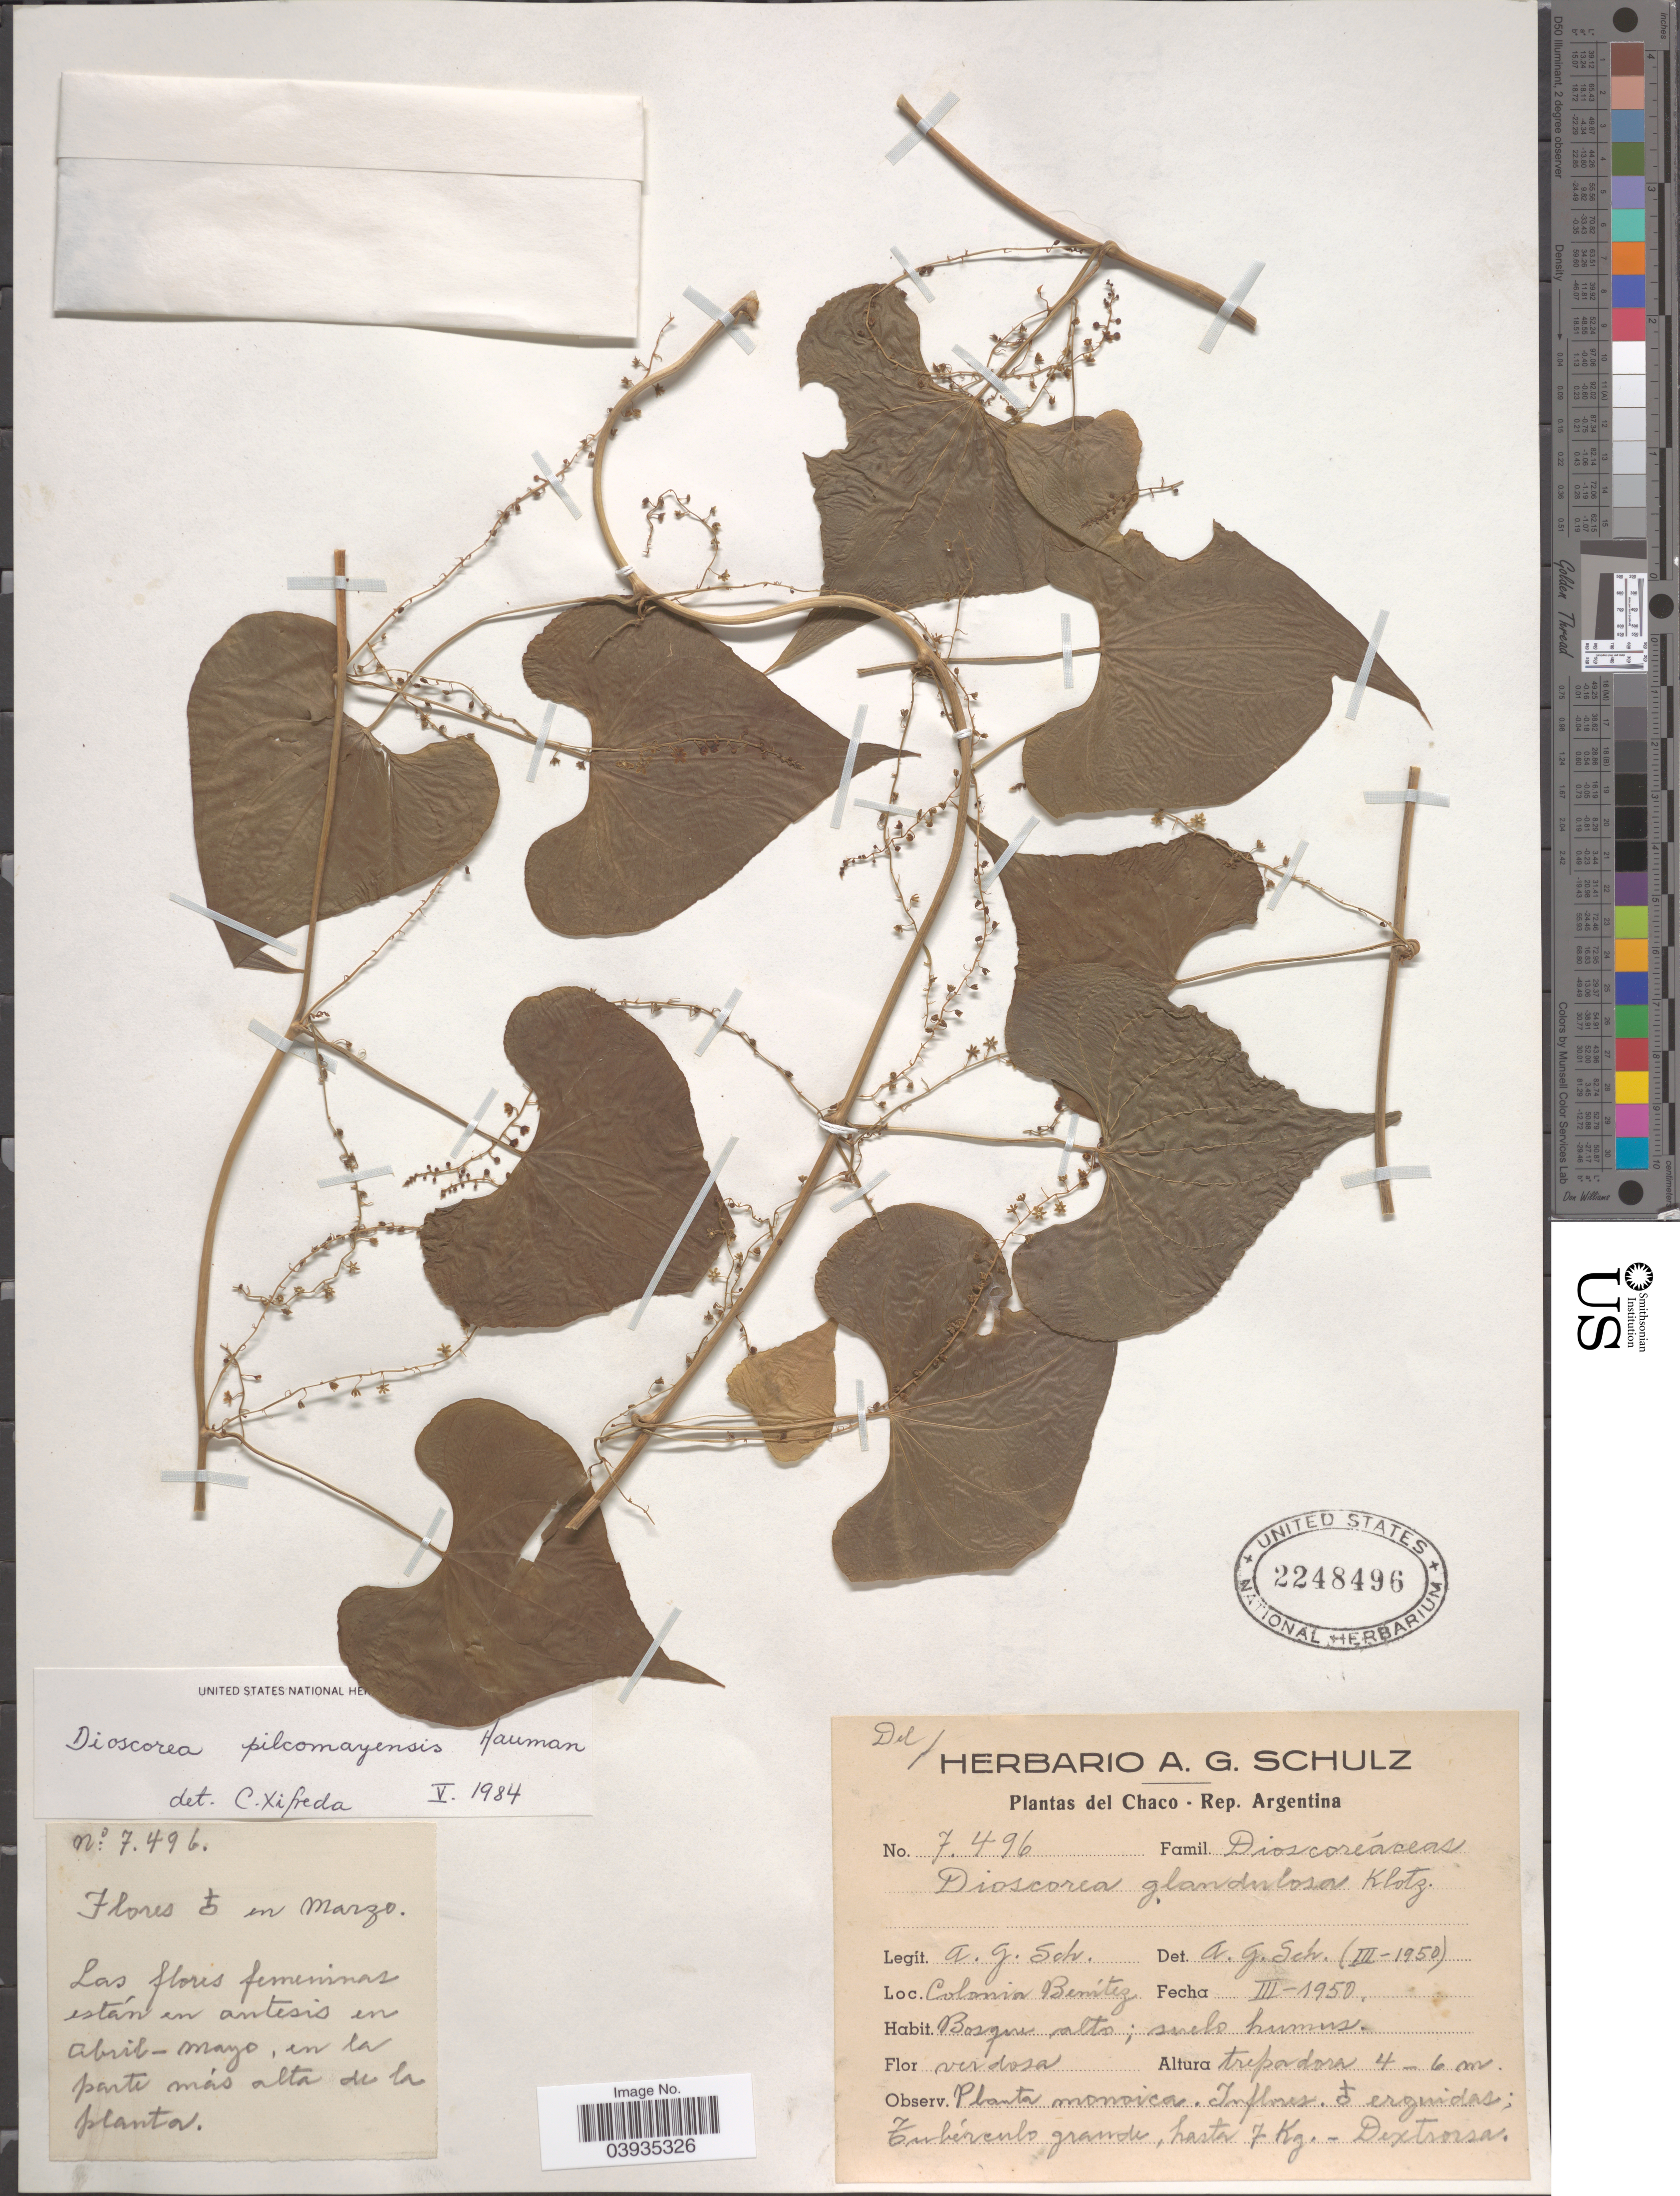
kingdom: Plantae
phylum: Tracheophyta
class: Liliopsida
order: Dioscoreales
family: Dioscoreaceae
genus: Dioscorea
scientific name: Dioscorea pilcomayensis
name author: Hauman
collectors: A. G. Schulz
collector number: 7496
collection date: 1950-03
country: Argentina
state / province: Chaco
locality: Colonia Benitez.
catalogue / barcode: US 2248496